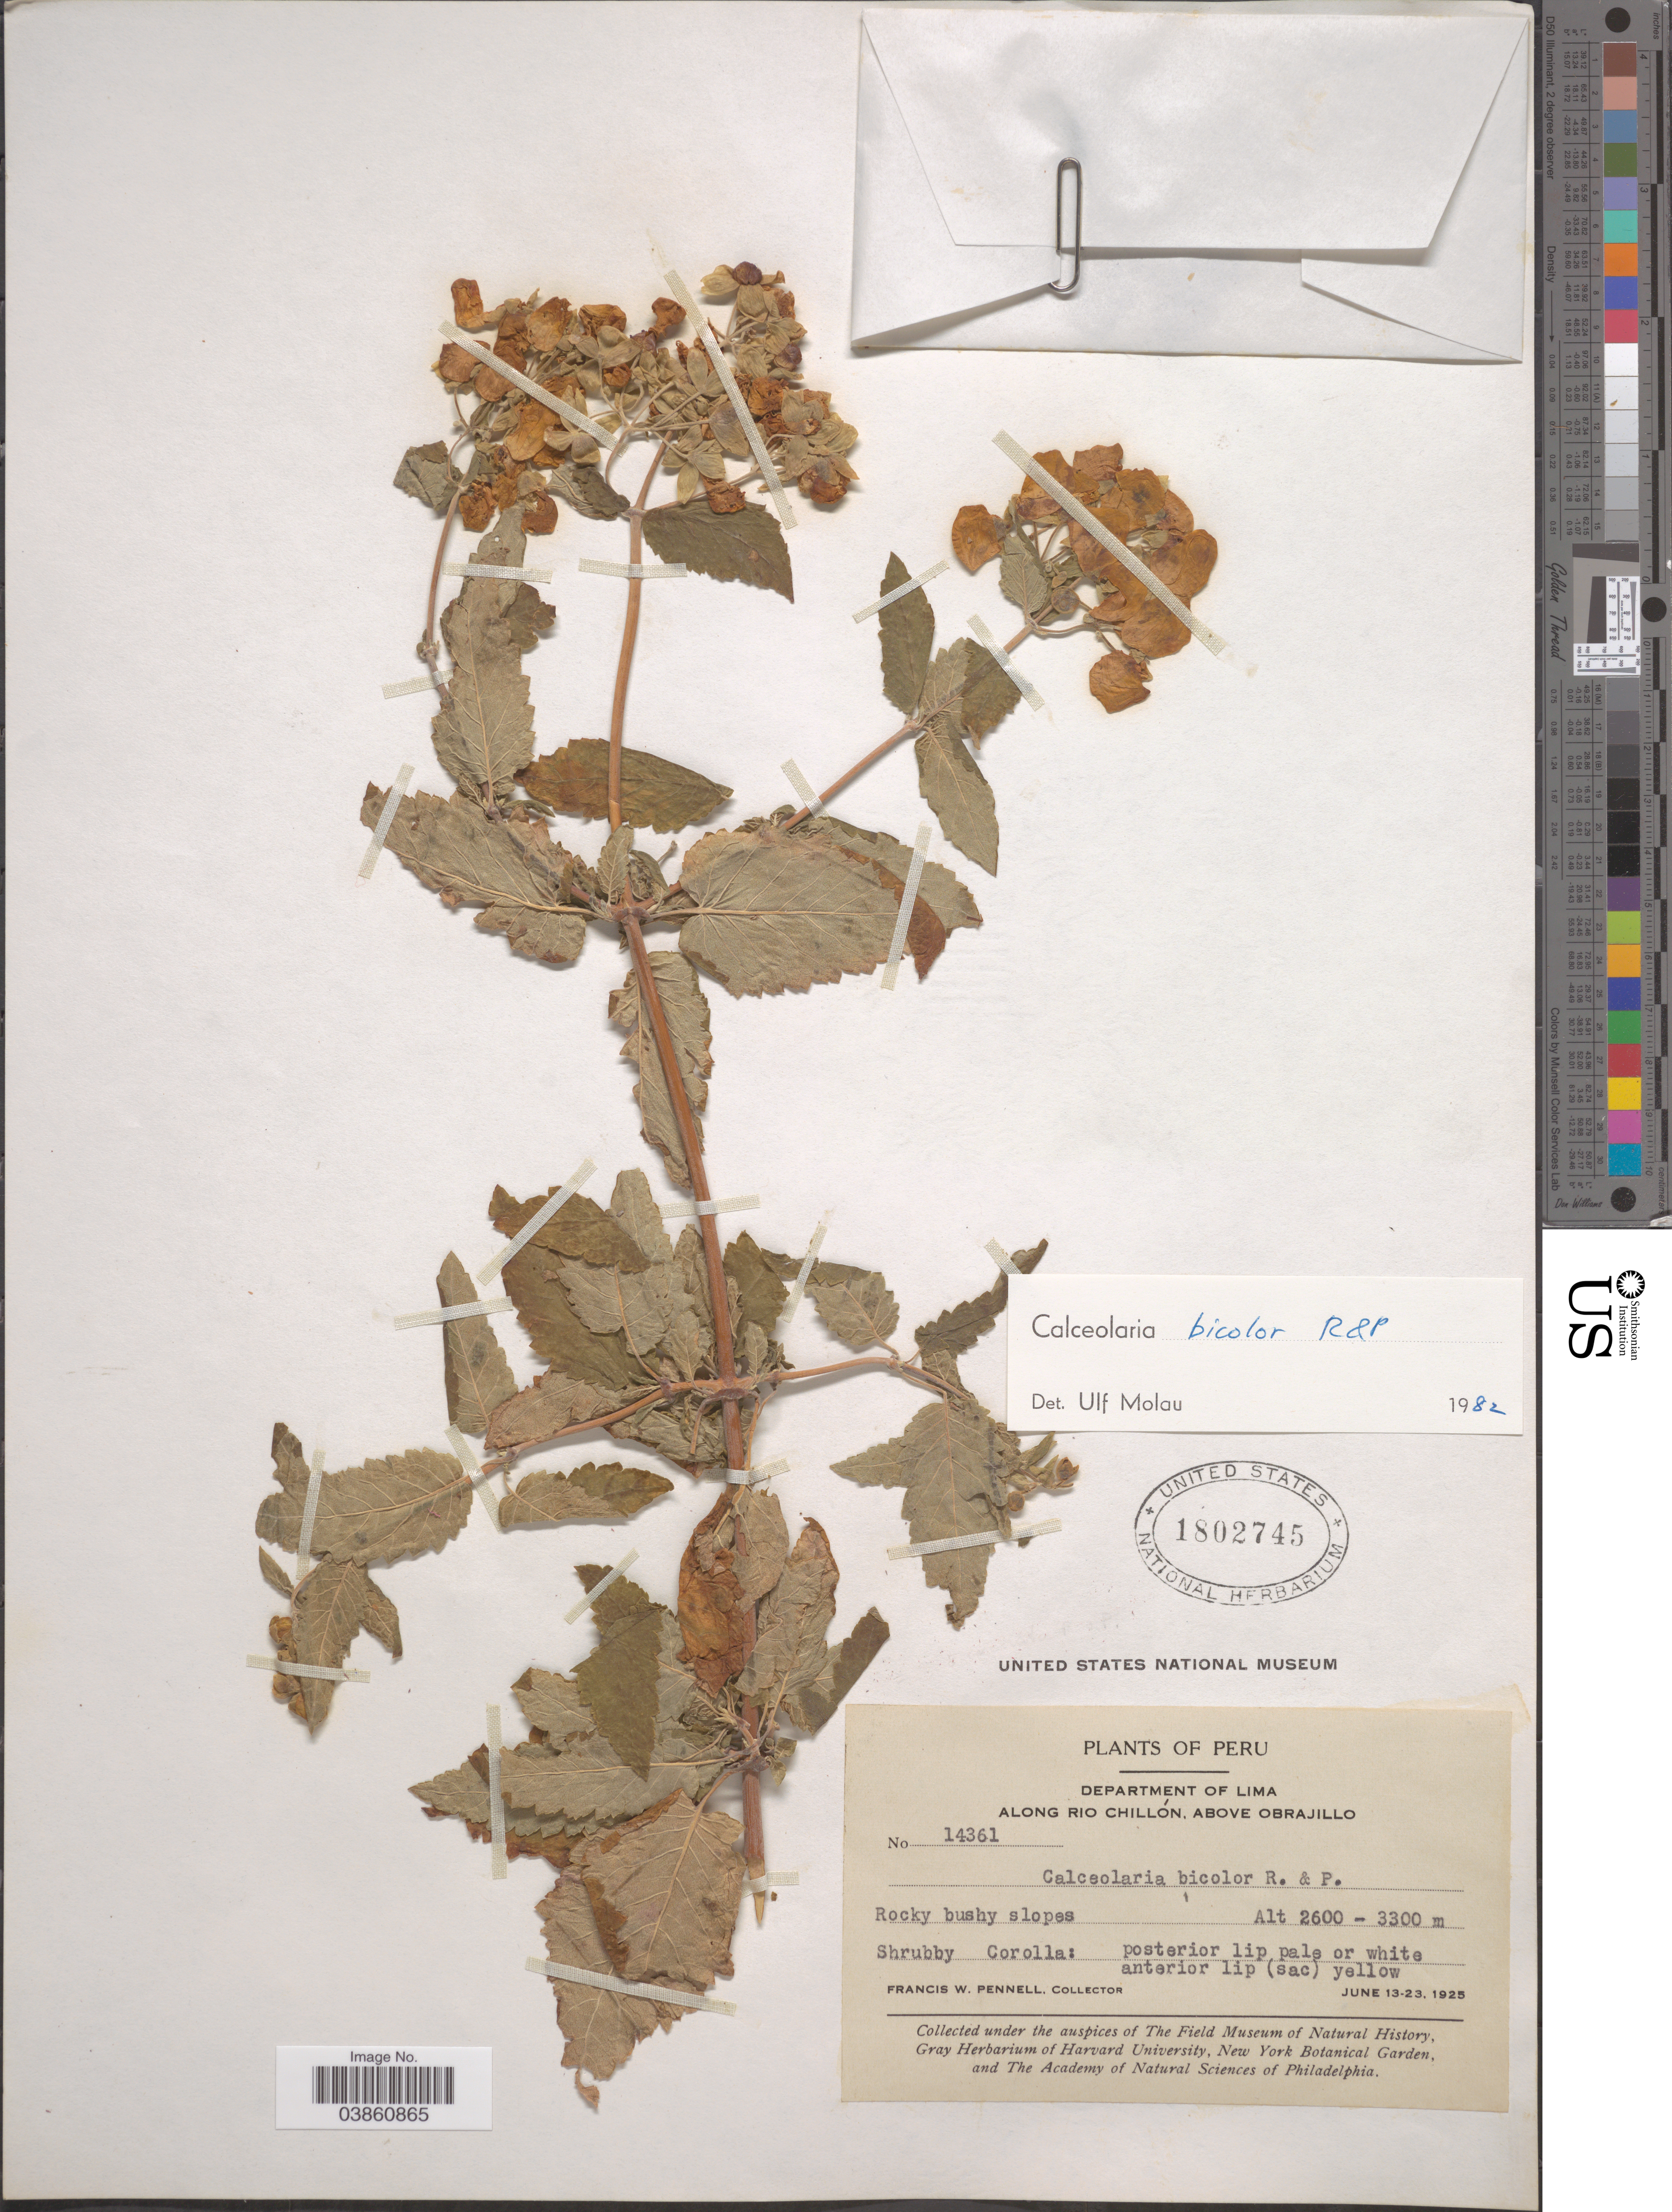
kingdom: Plantae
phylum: Tracheophyta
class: Magnoliopsida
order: Lamiales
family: Calceolariaceae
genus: Calceolaria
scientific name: Calceolaria bicolor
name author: Ruiz & Pav.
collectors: F. W. Pennell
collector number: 14361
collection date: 1925-06-13/1925-06-23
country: Peru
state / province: Lima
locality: Department of Lima. Along Rio Chillón, above Obrajillo.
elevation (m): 2600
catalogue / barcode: US 1802745